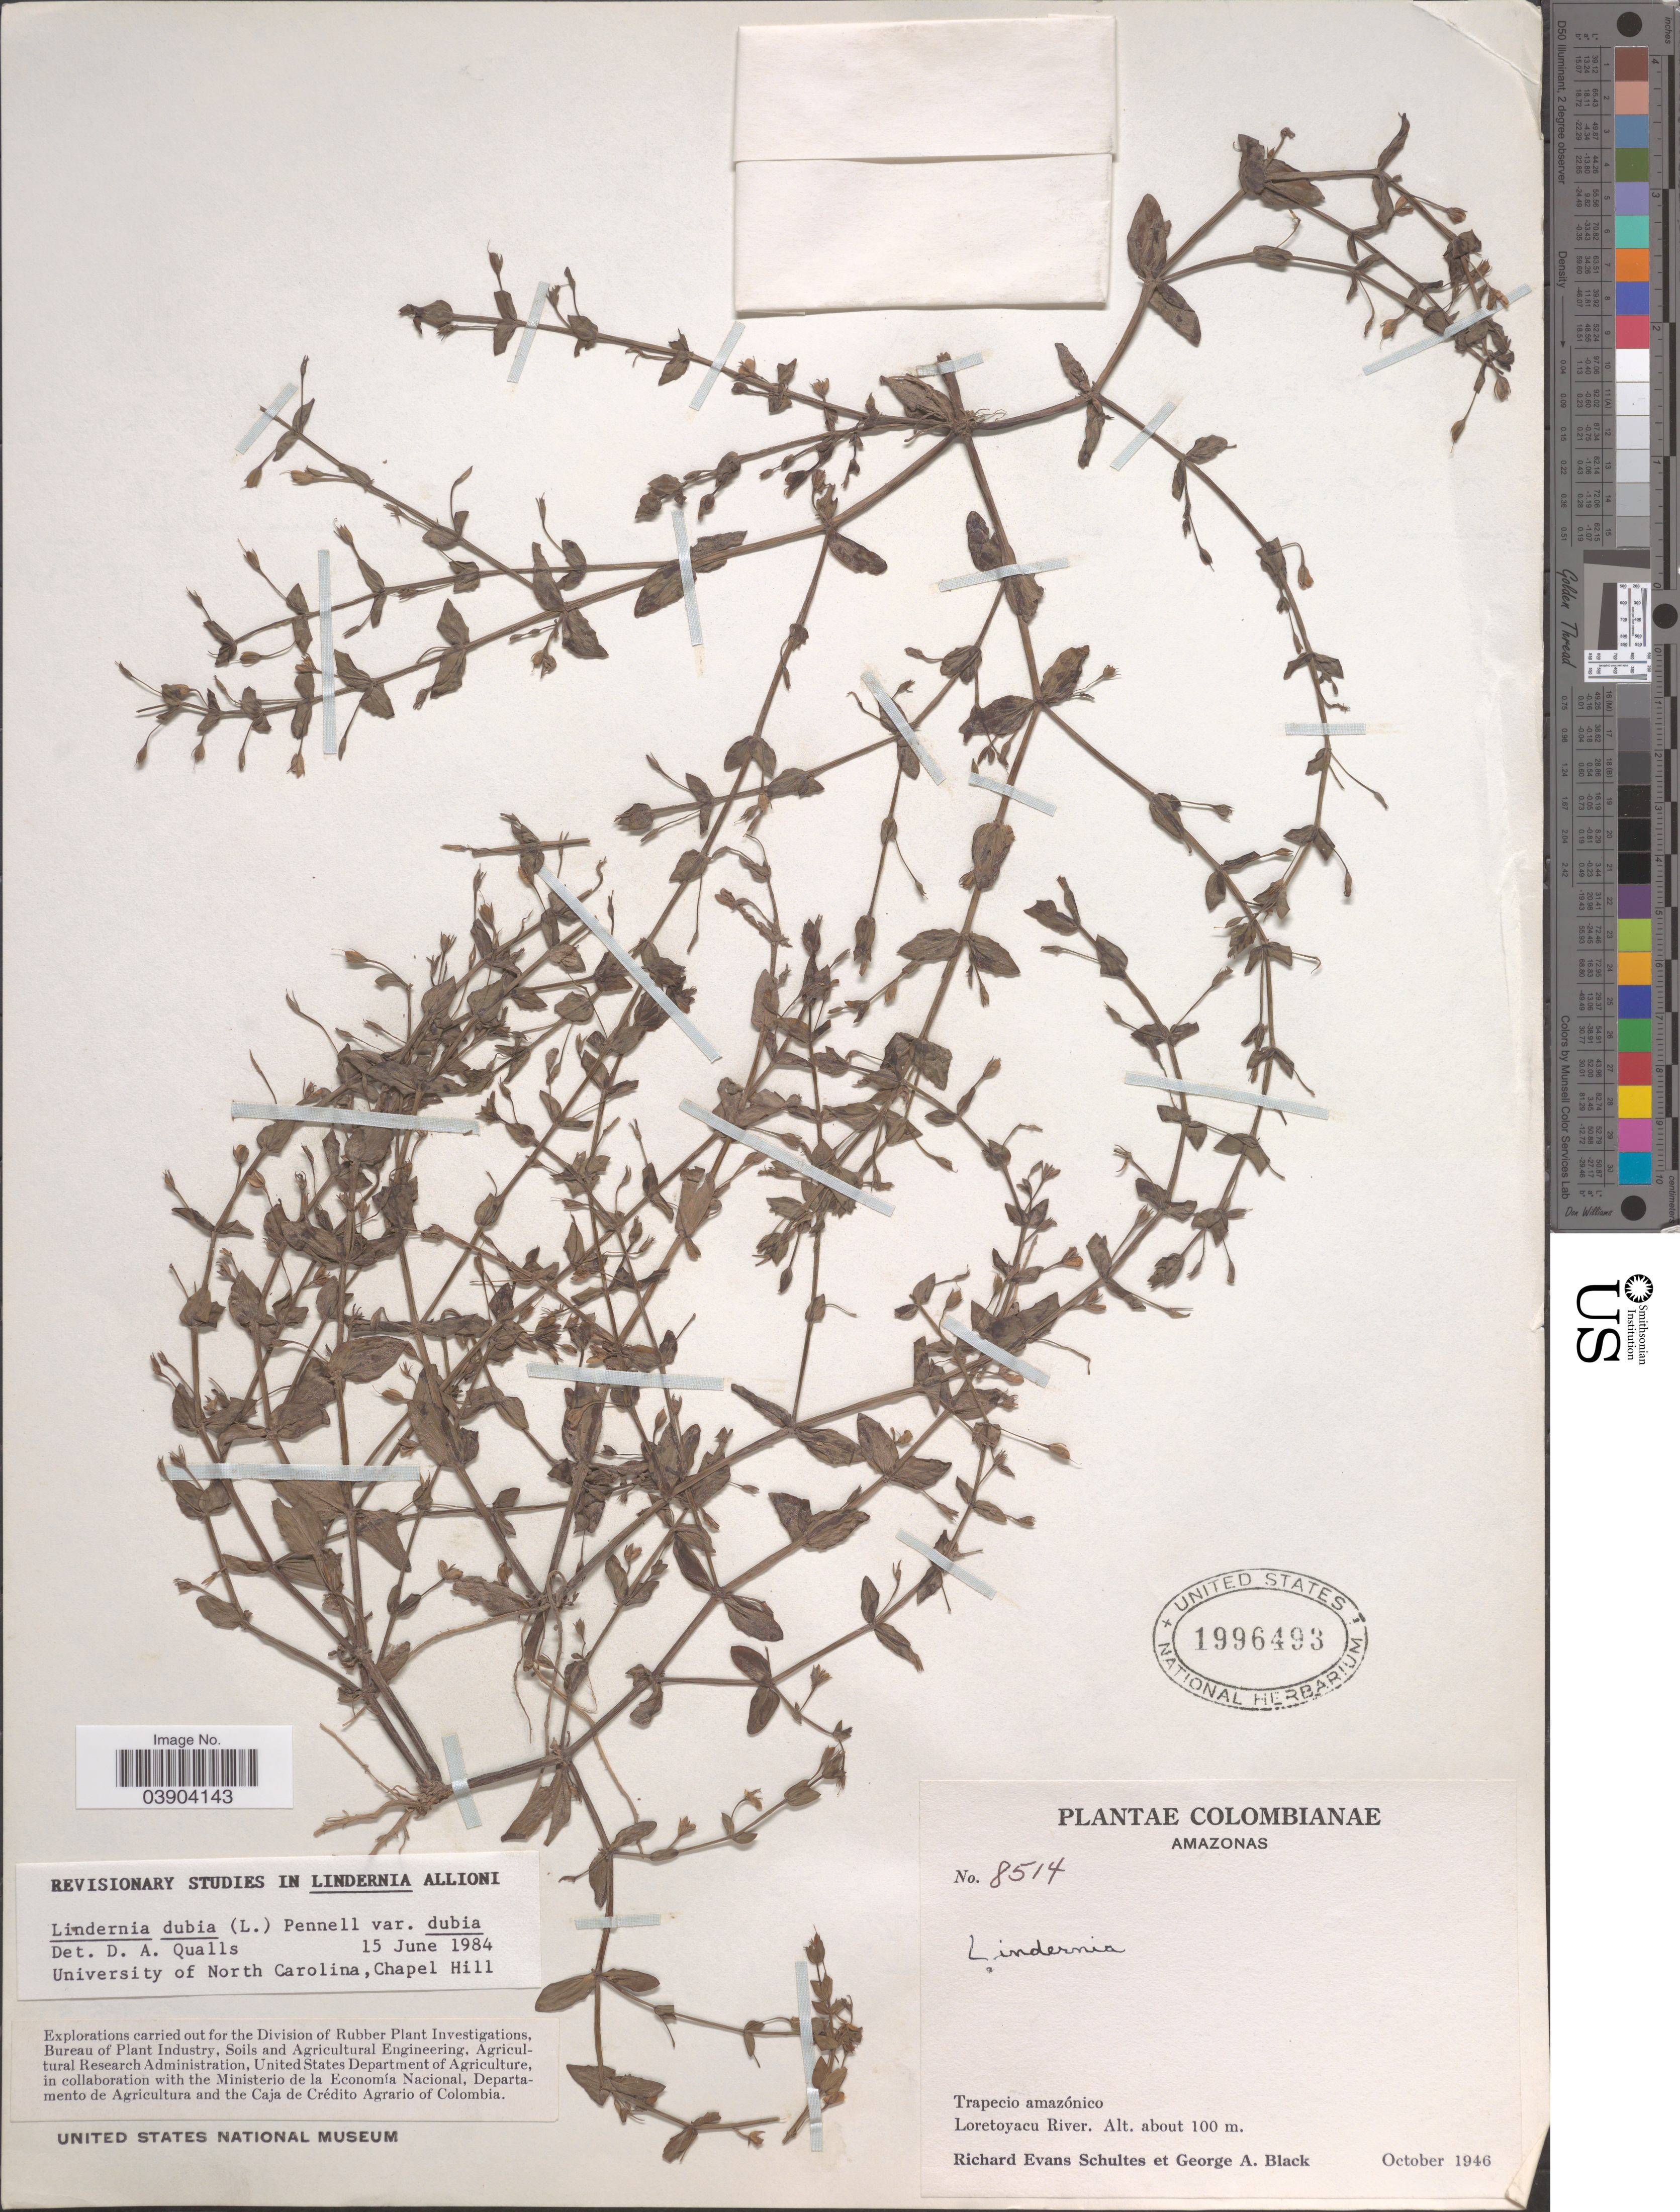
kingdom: Plantae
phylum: Tracheophyta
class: Magnoliopsida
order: Lamiales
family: Linderniaceae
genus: Lindernia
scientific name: Lindernia dubia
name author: (L.) Pennell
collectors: R. E. Schultes & G. A. Black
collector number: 8514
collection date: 1946-10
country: Colombia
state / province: Amazônas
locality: Trapecio amazónico. Loretoyacu River.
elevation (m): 100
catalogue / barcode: US 1996493